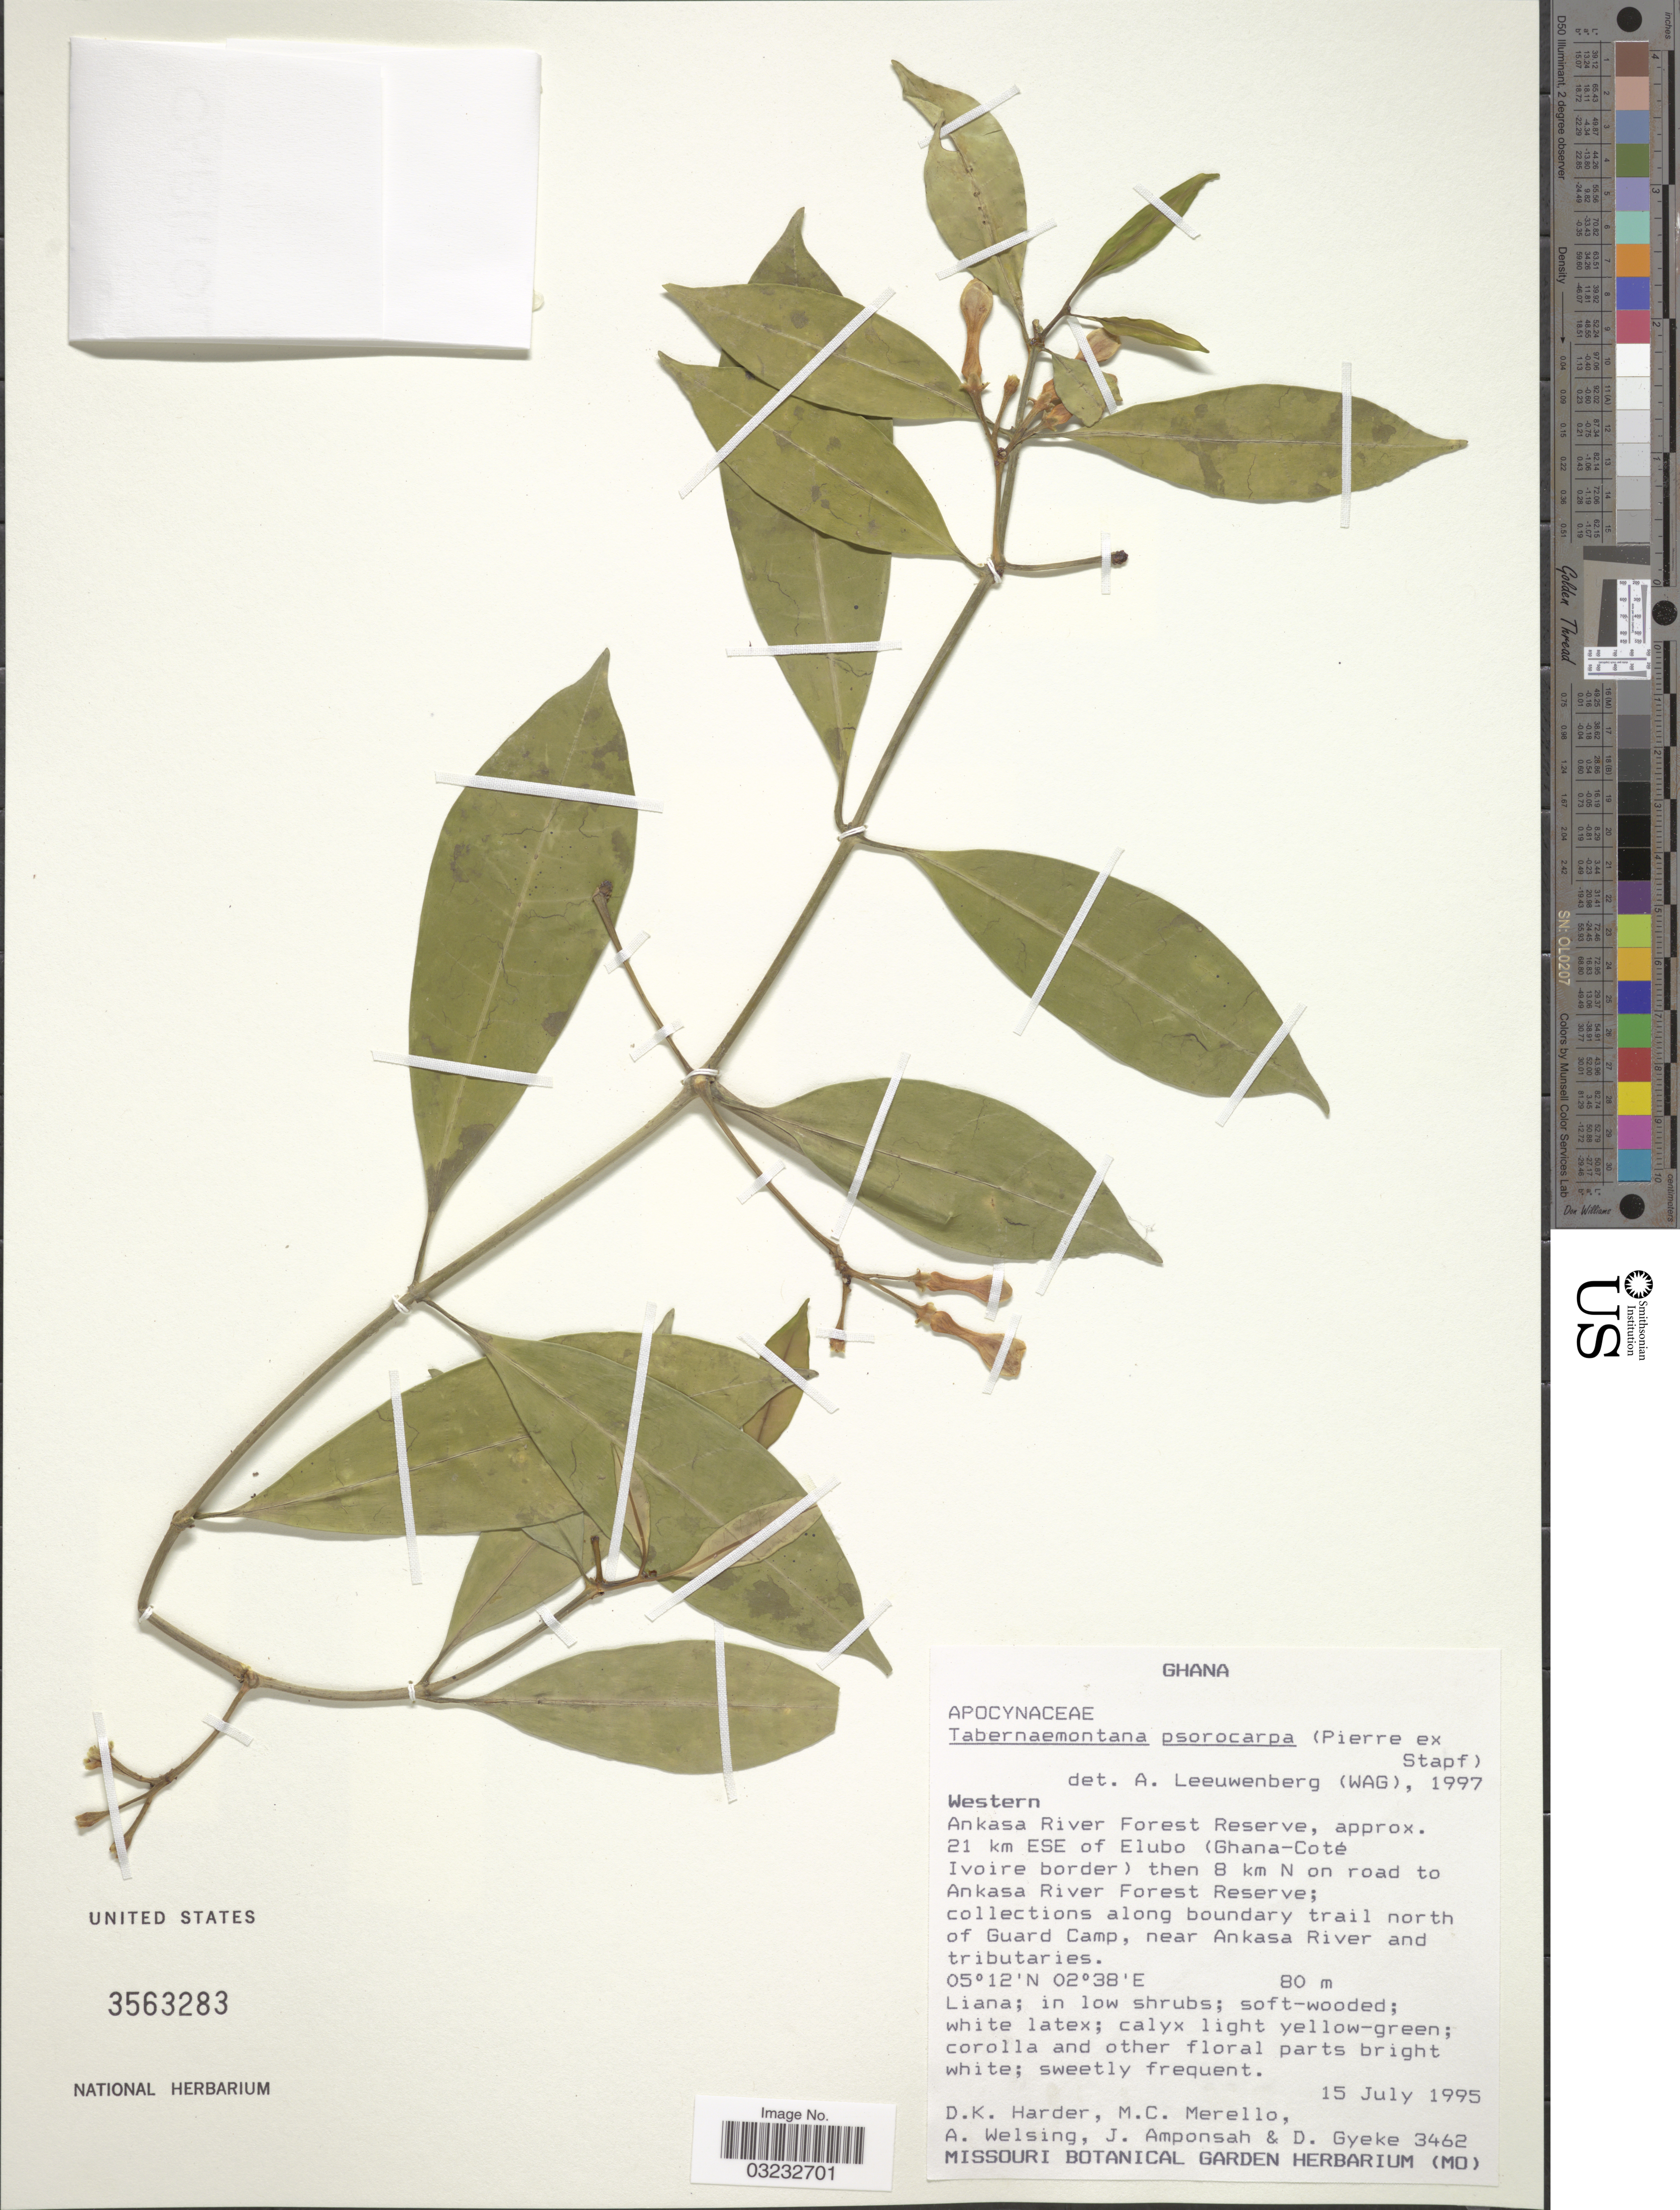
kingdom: Plantae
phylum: Tracheophyta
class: Magnoliopsida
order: Gentianales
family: Apocynaceae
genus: Tabernaemontana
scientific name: Tabernaemontana psorocarpa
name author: (Pierre ex Stapf) Pichon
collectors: D. Harder, M. Merello, A. Welsing, J. Amponsah & D. Gyeke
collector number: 3462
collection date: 1995-07-15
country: Ghana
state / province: Western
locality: Ankasa River Forest Reserve, approx. 21 km ESE of Elubo (Ghana-Coté Ivoire border) then 8 km N on road to Ankasa River Forest Reserve; collections along boundary trail north of Guard Camp, near Ankasa River and tributaries.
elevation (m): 80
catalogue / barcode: US 3563283